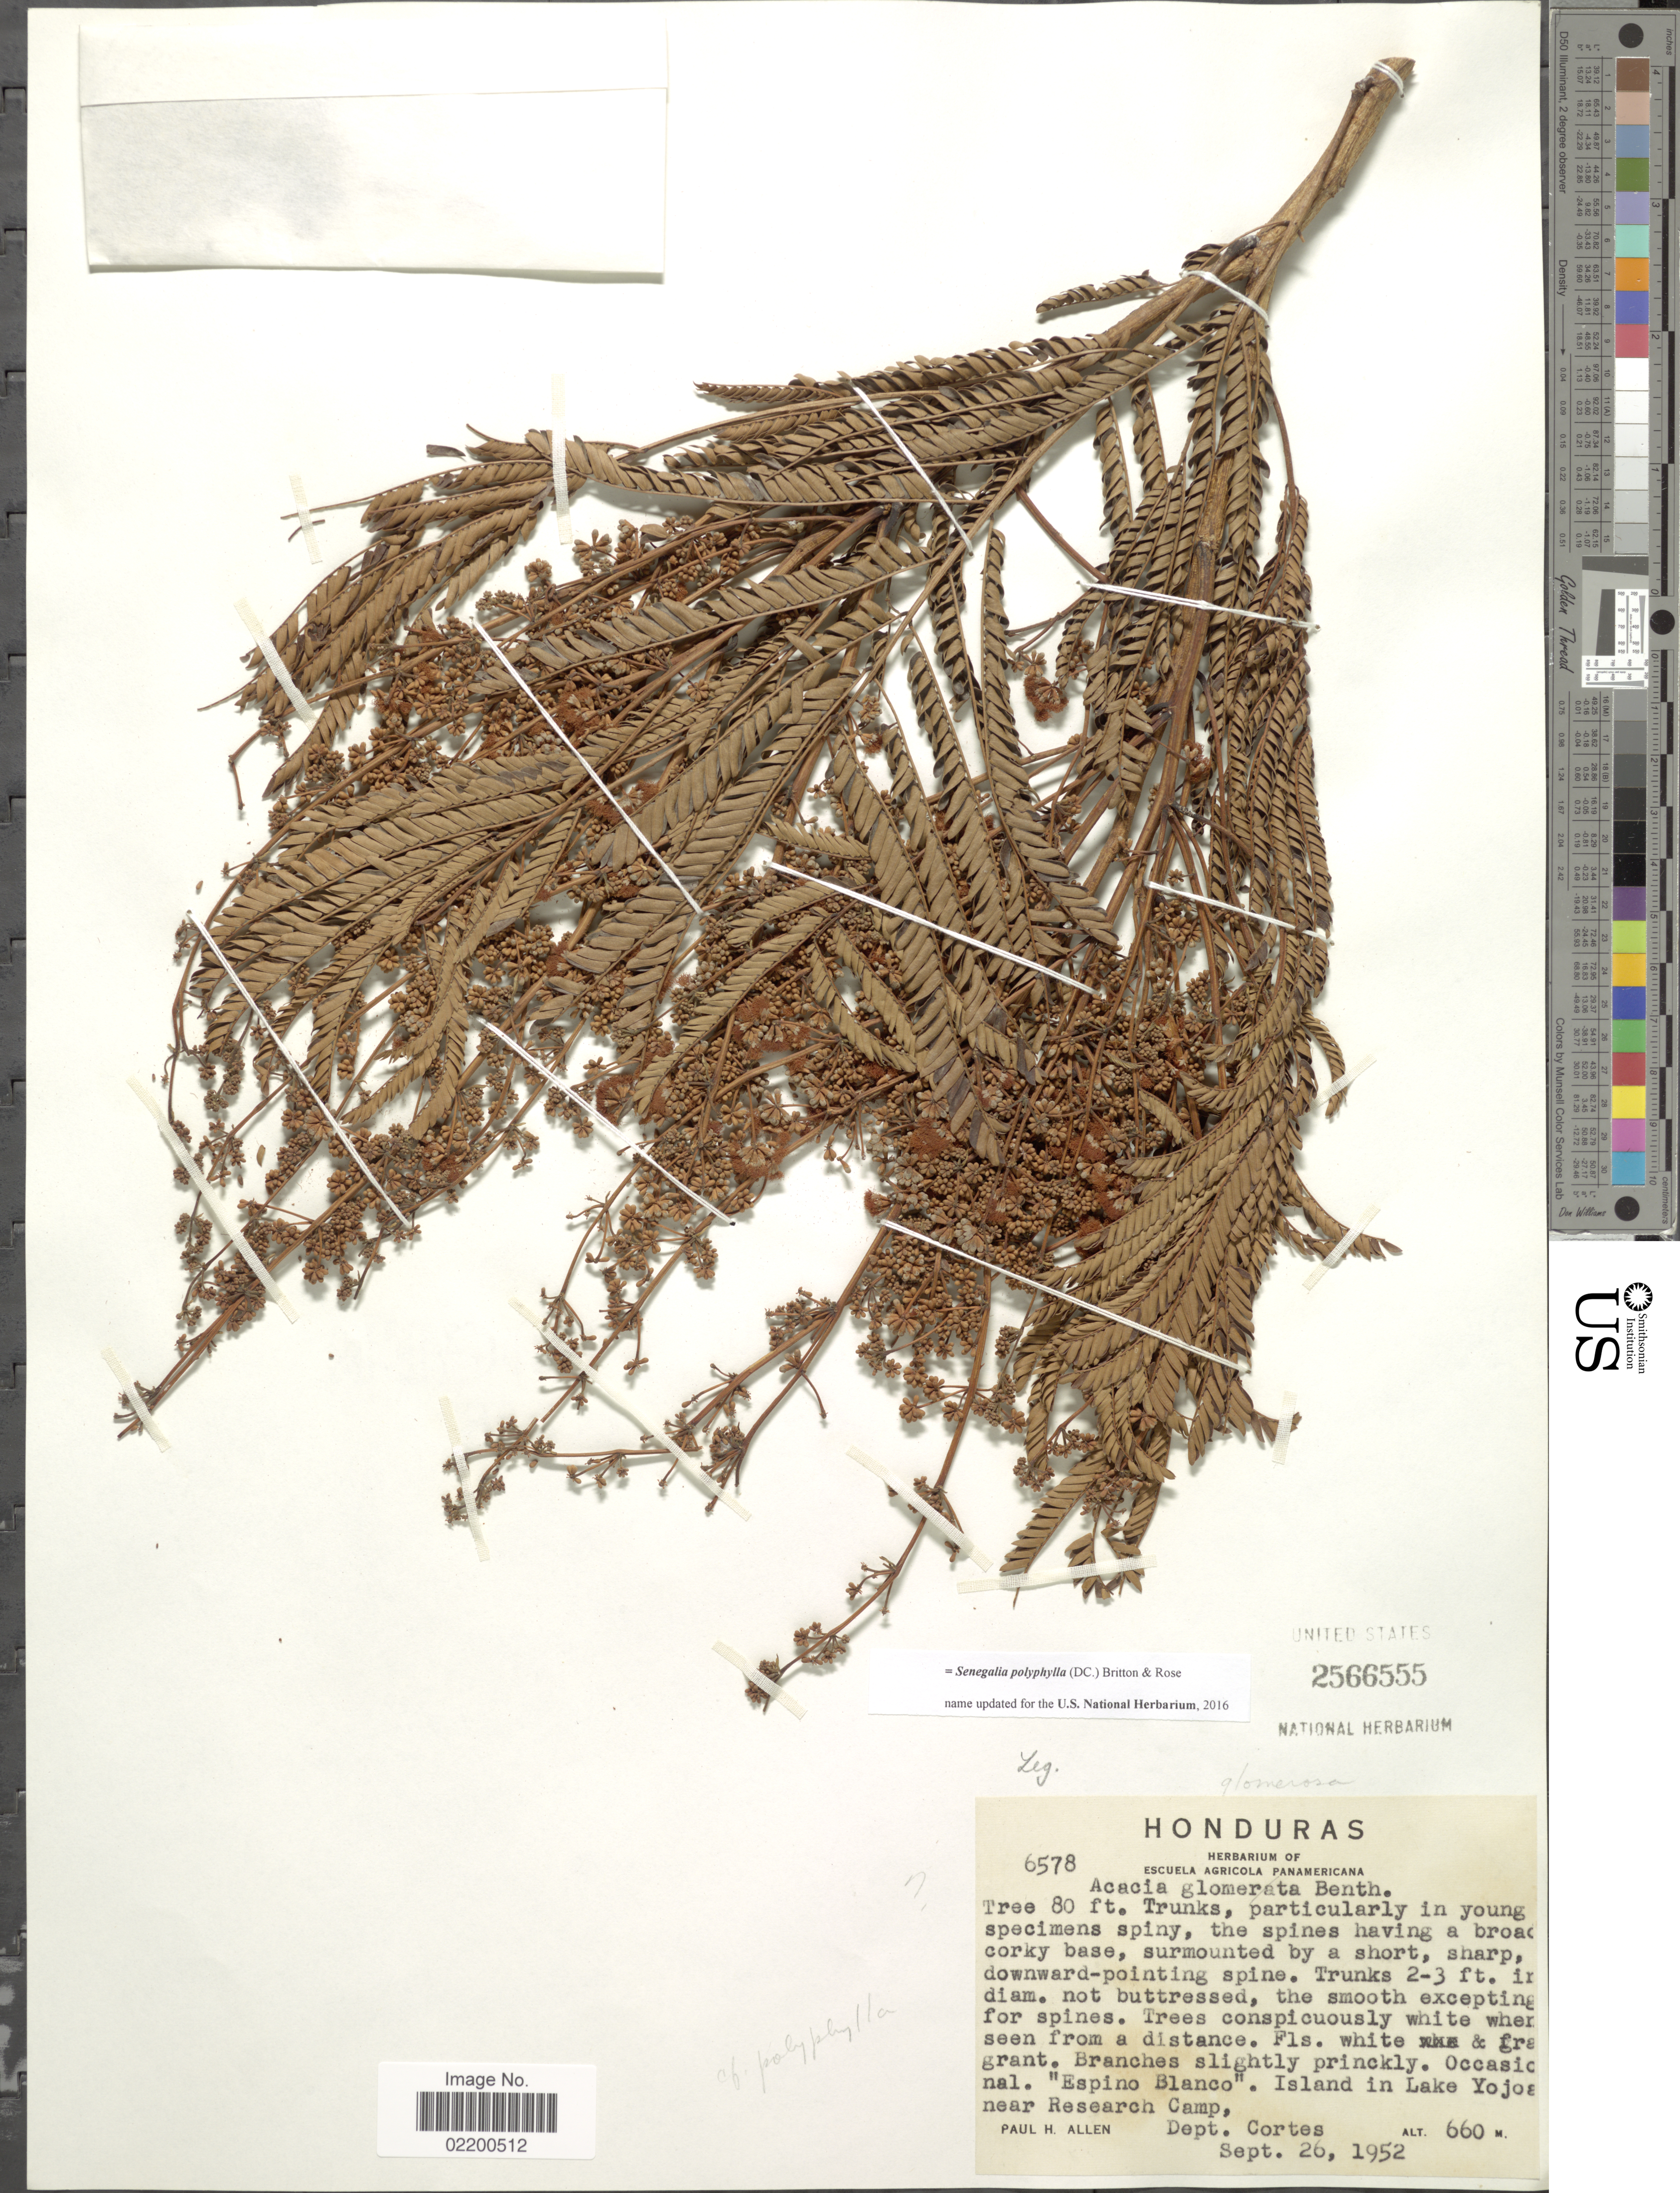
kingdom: Plantae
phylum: Tracheophyta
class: Magnoliopsida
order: Fabales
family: Fabaceae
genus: Senegalia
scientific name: Senegalia polyphylla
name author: (DC.) Britton & Rose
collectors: P. H. Allen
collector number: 6578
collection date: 1952-09-26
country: Honduras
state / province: Cortés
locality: Occasional, Espino Blanco, Island in Lake Yojoa near Research Camp, Dept. Cortes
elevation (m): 660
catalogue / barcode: US 2566555